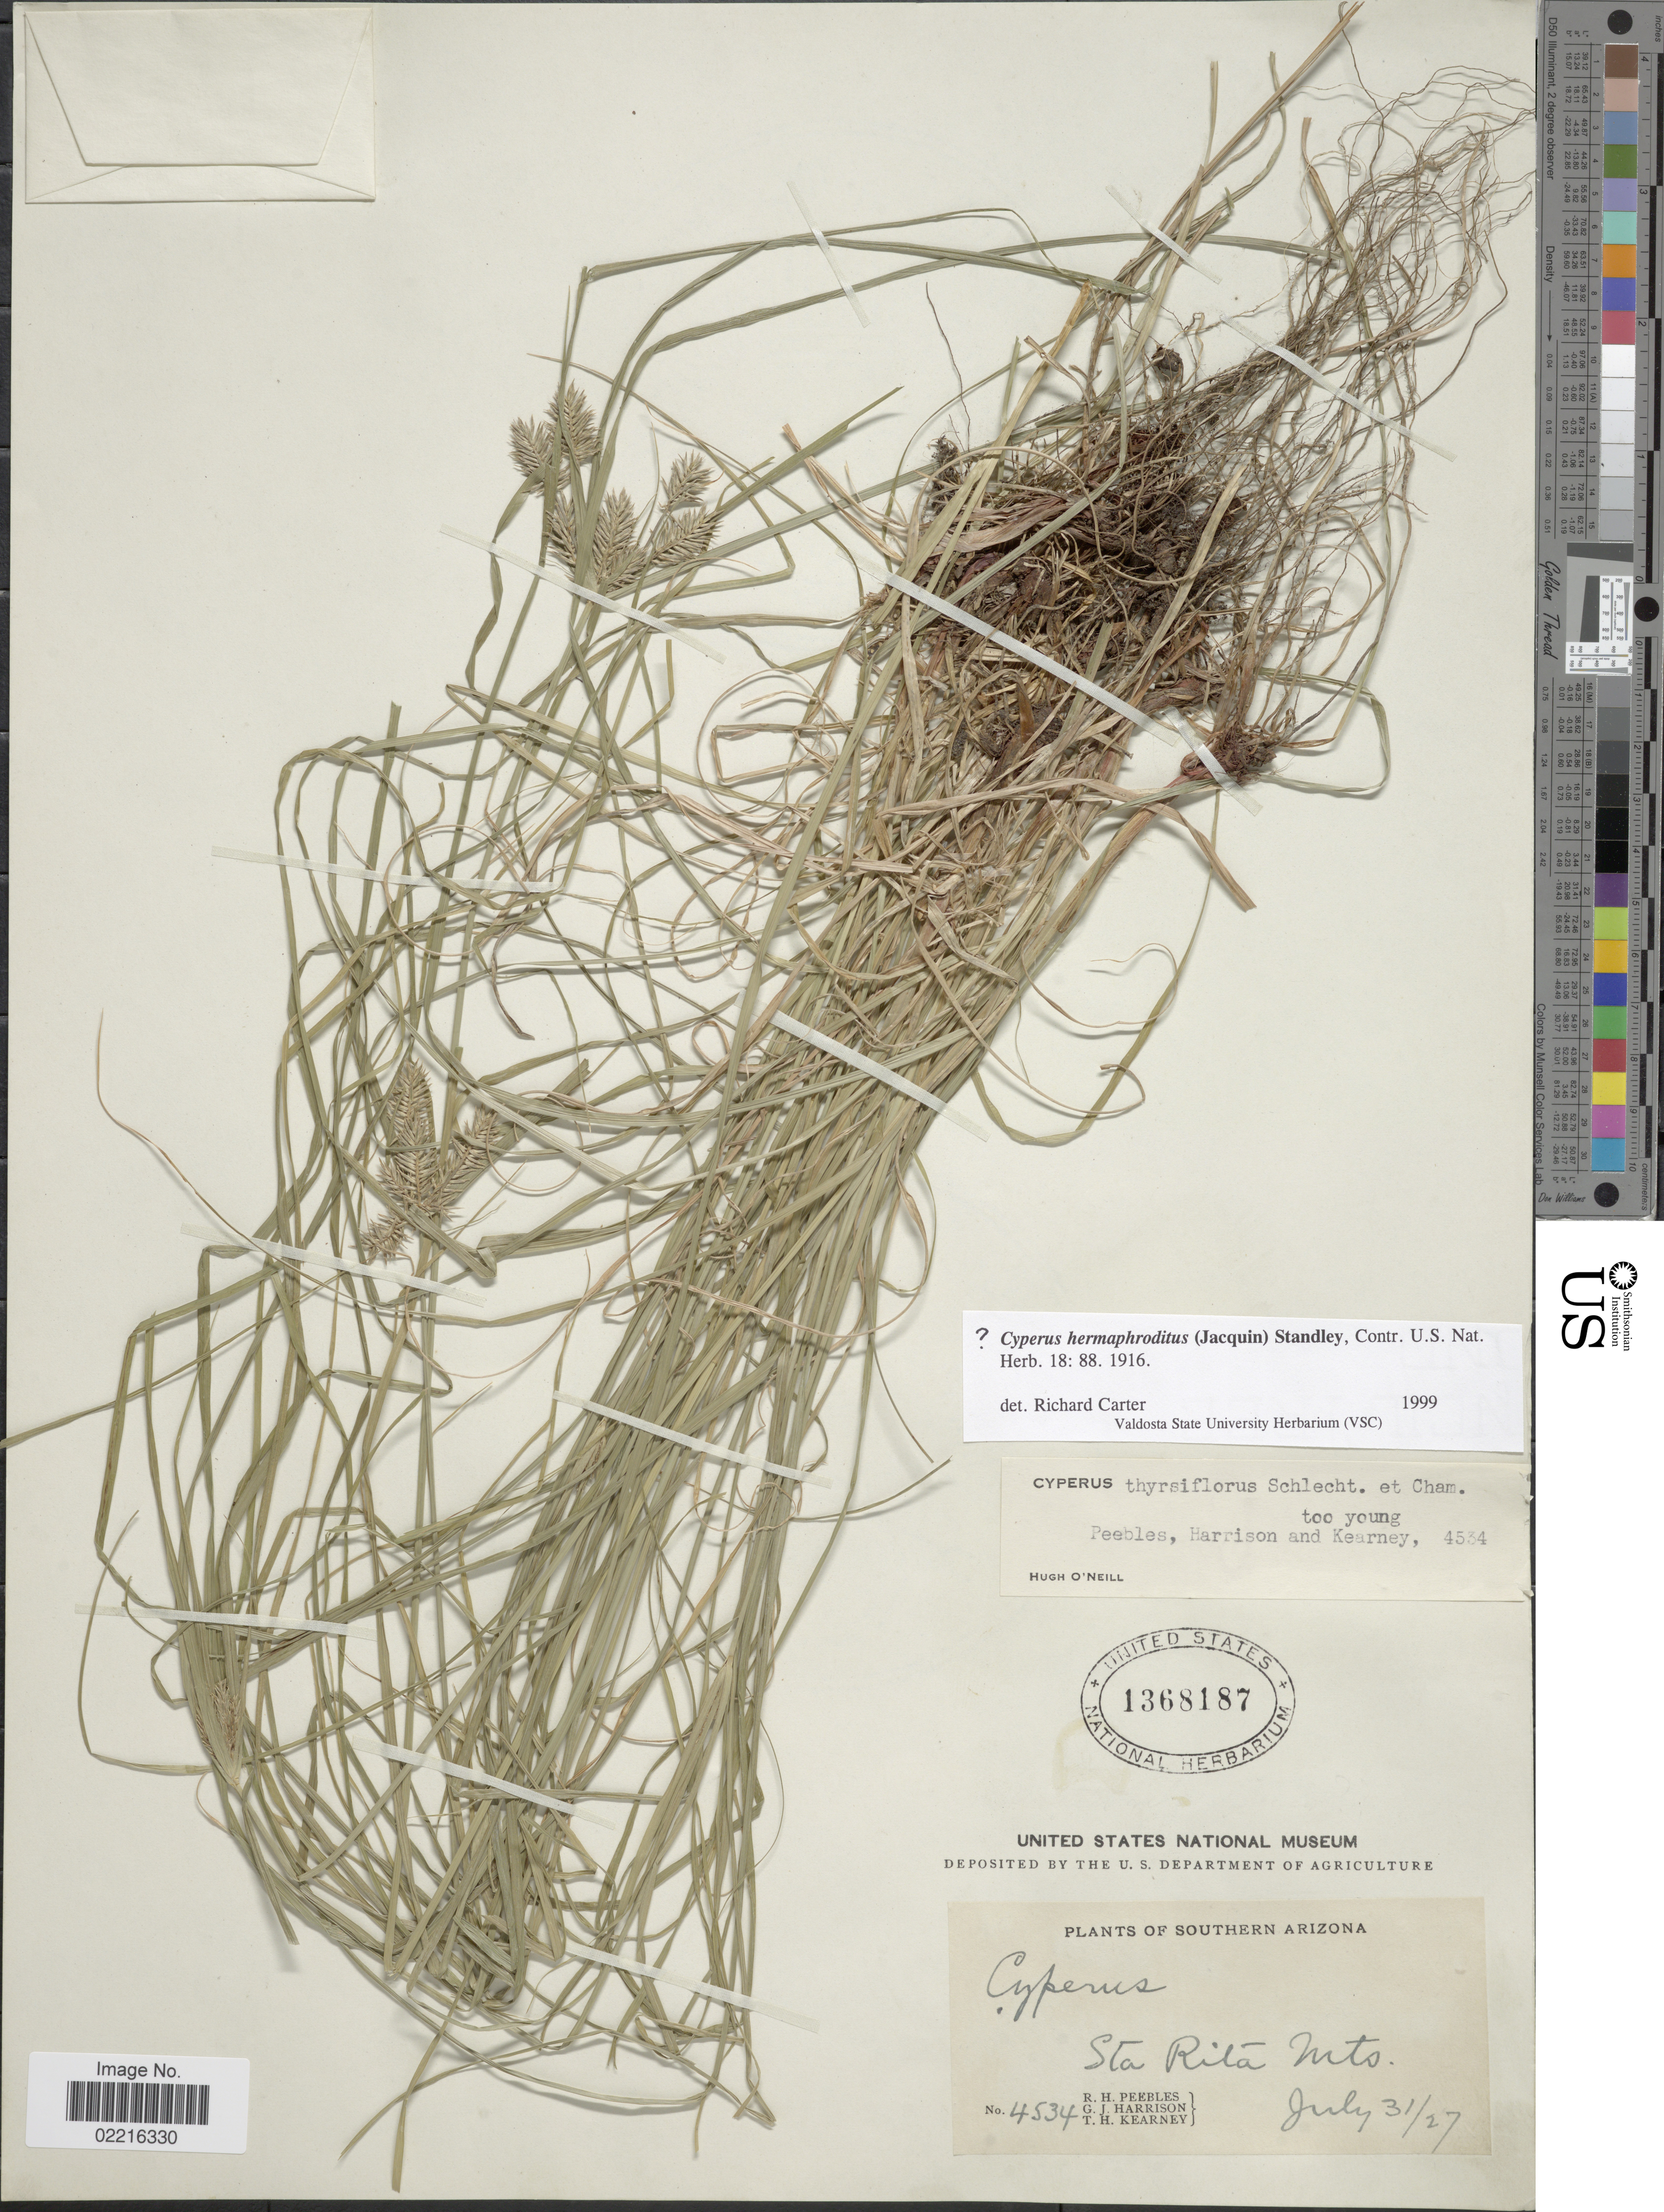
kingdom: Plantae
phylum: Tracheophyta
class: Liliopsida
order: Poales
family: Cyperaceae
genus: Cyperus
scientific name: Cyperus hermaphroditus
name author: (Jacq.) Standl.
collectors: R. H. Peebles, G. J. Harrison & T. H. Kearney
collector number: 4534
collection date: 1927-07-31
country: United States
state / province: Arizona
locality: Southern Arizona, Sta Rita Mts.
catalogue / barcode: US 1368187